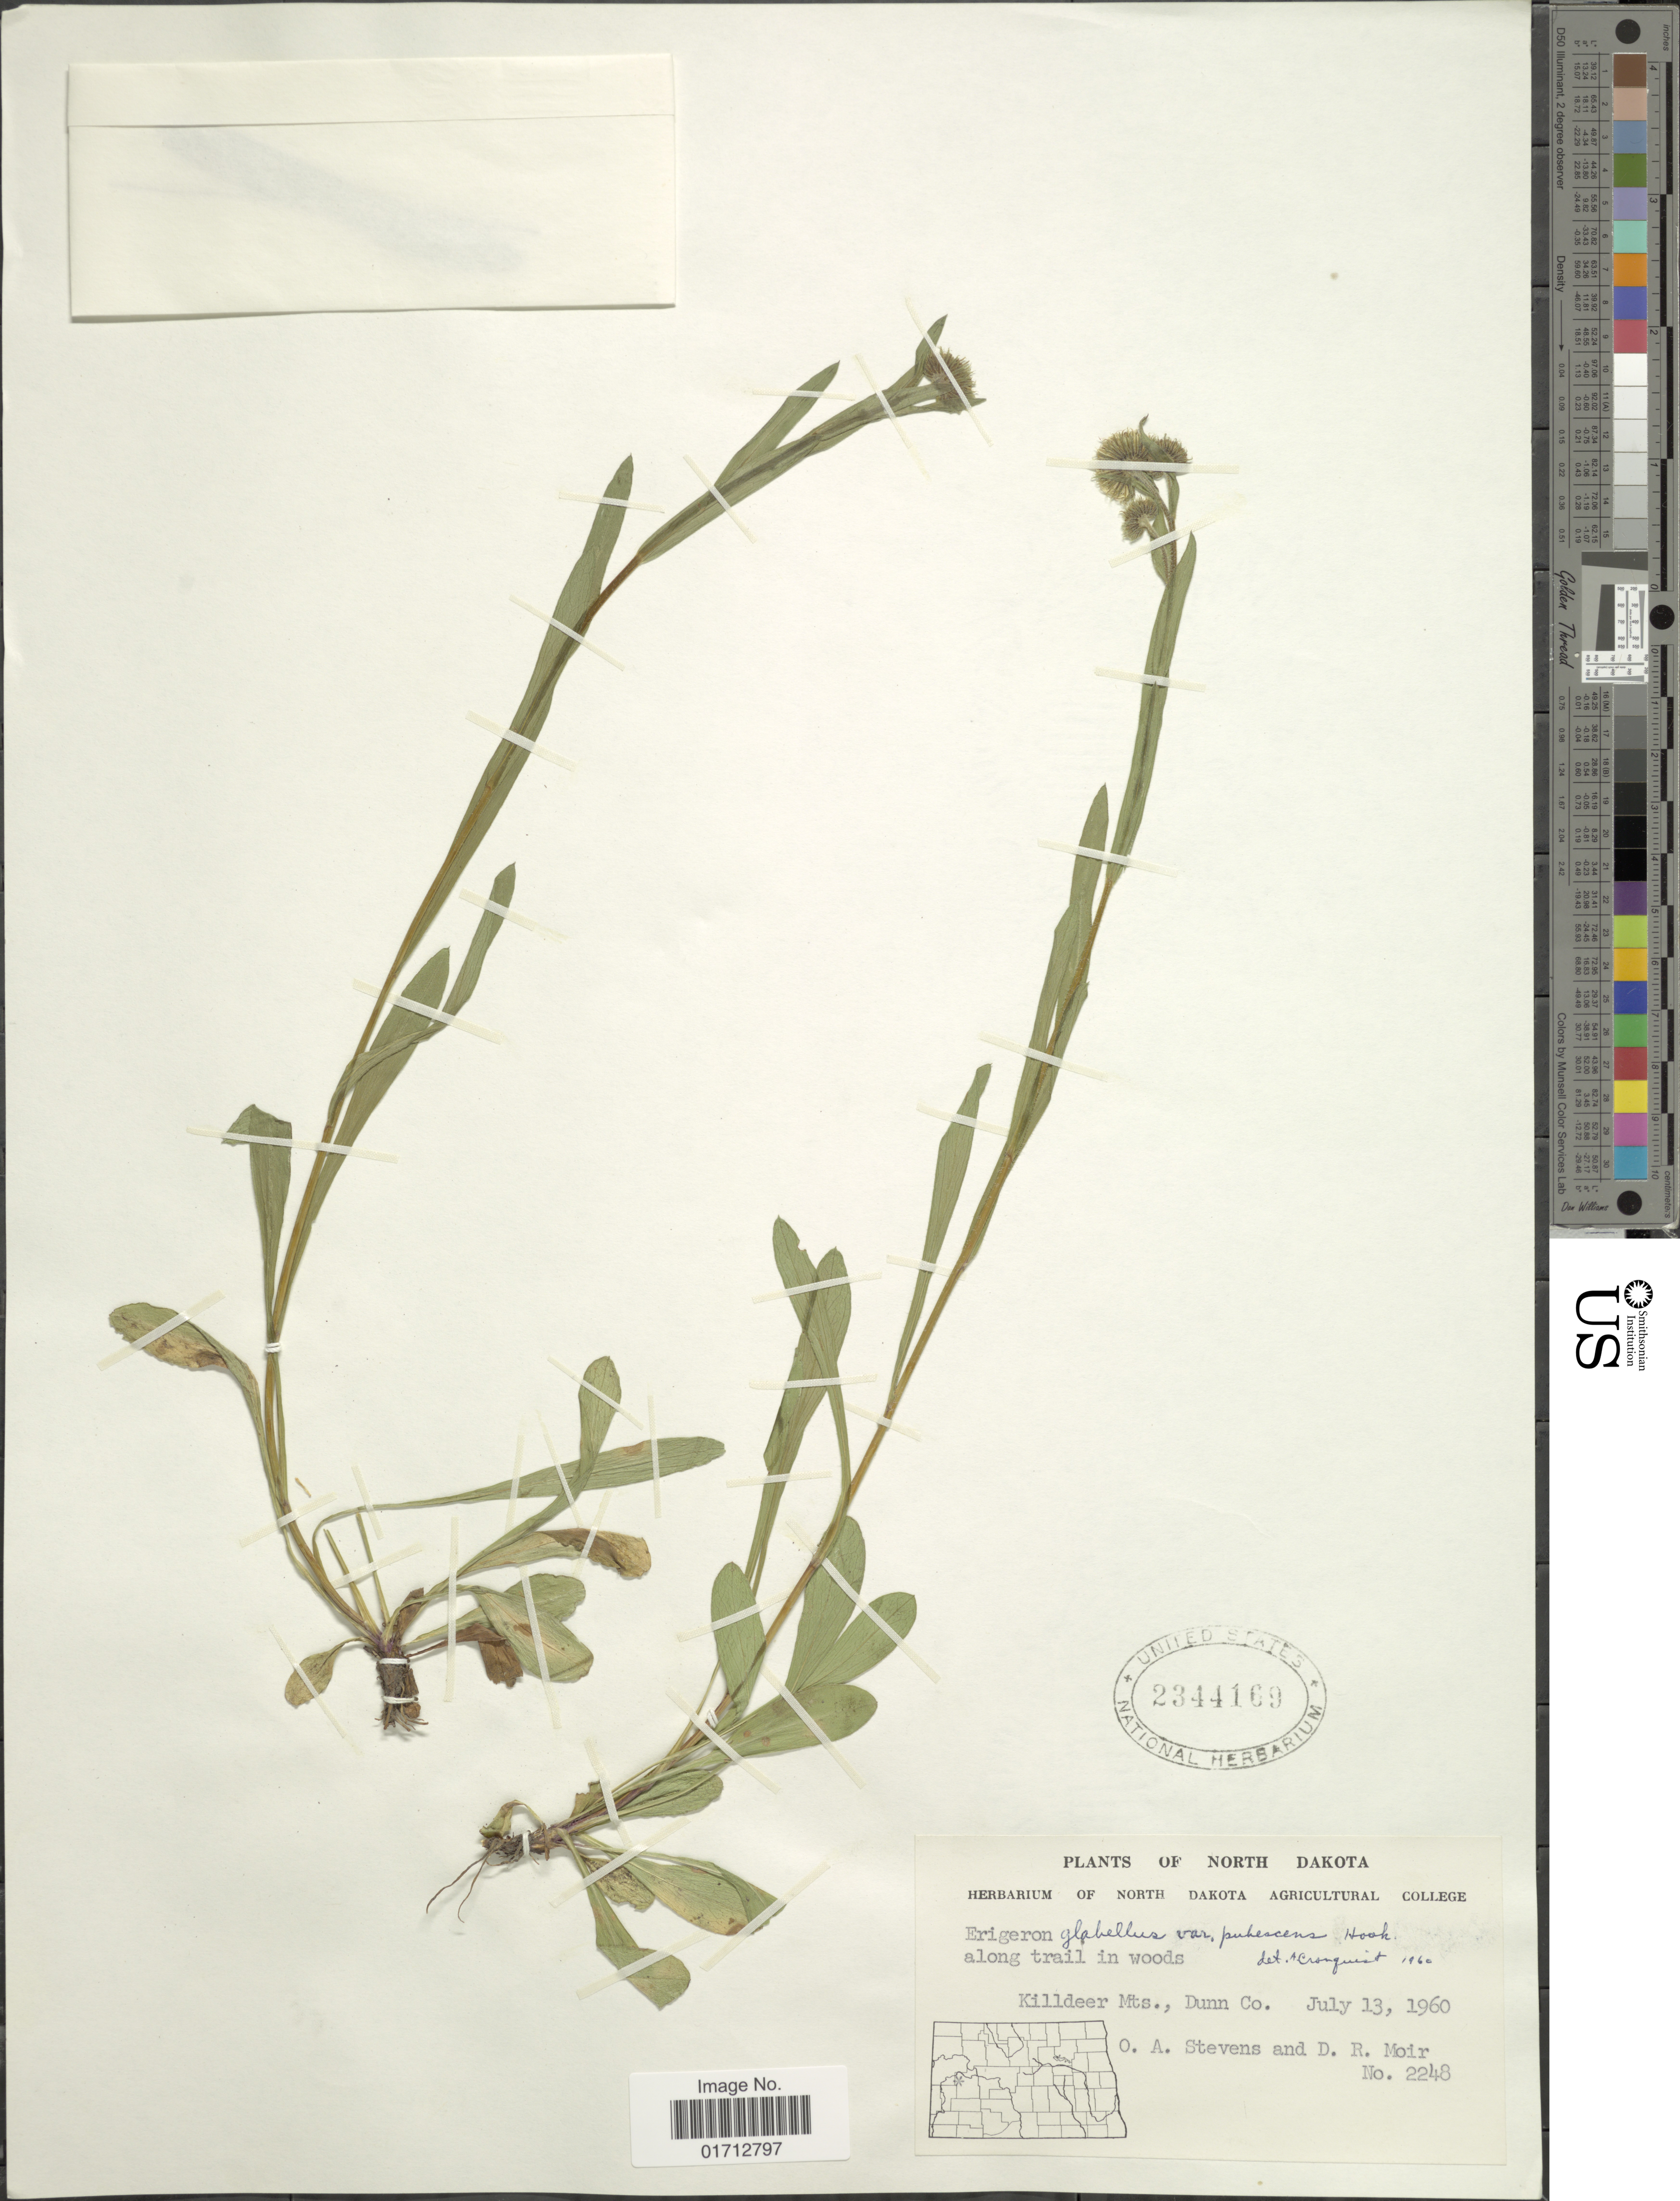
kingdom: Plantae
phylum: Tracheophyta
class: Magnoliopsida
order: Asterales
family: Asteraceae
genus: Erigeron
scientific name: Erigeron glabellus subsp. pubescens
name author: (Hook.) Cronq.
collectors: O. A. Stevens & D. Moir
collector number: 2248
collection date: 1960-07-13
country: United States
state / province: North Dakota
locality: Killdeer Mts., Dunn Co.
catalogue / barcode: US 2344169